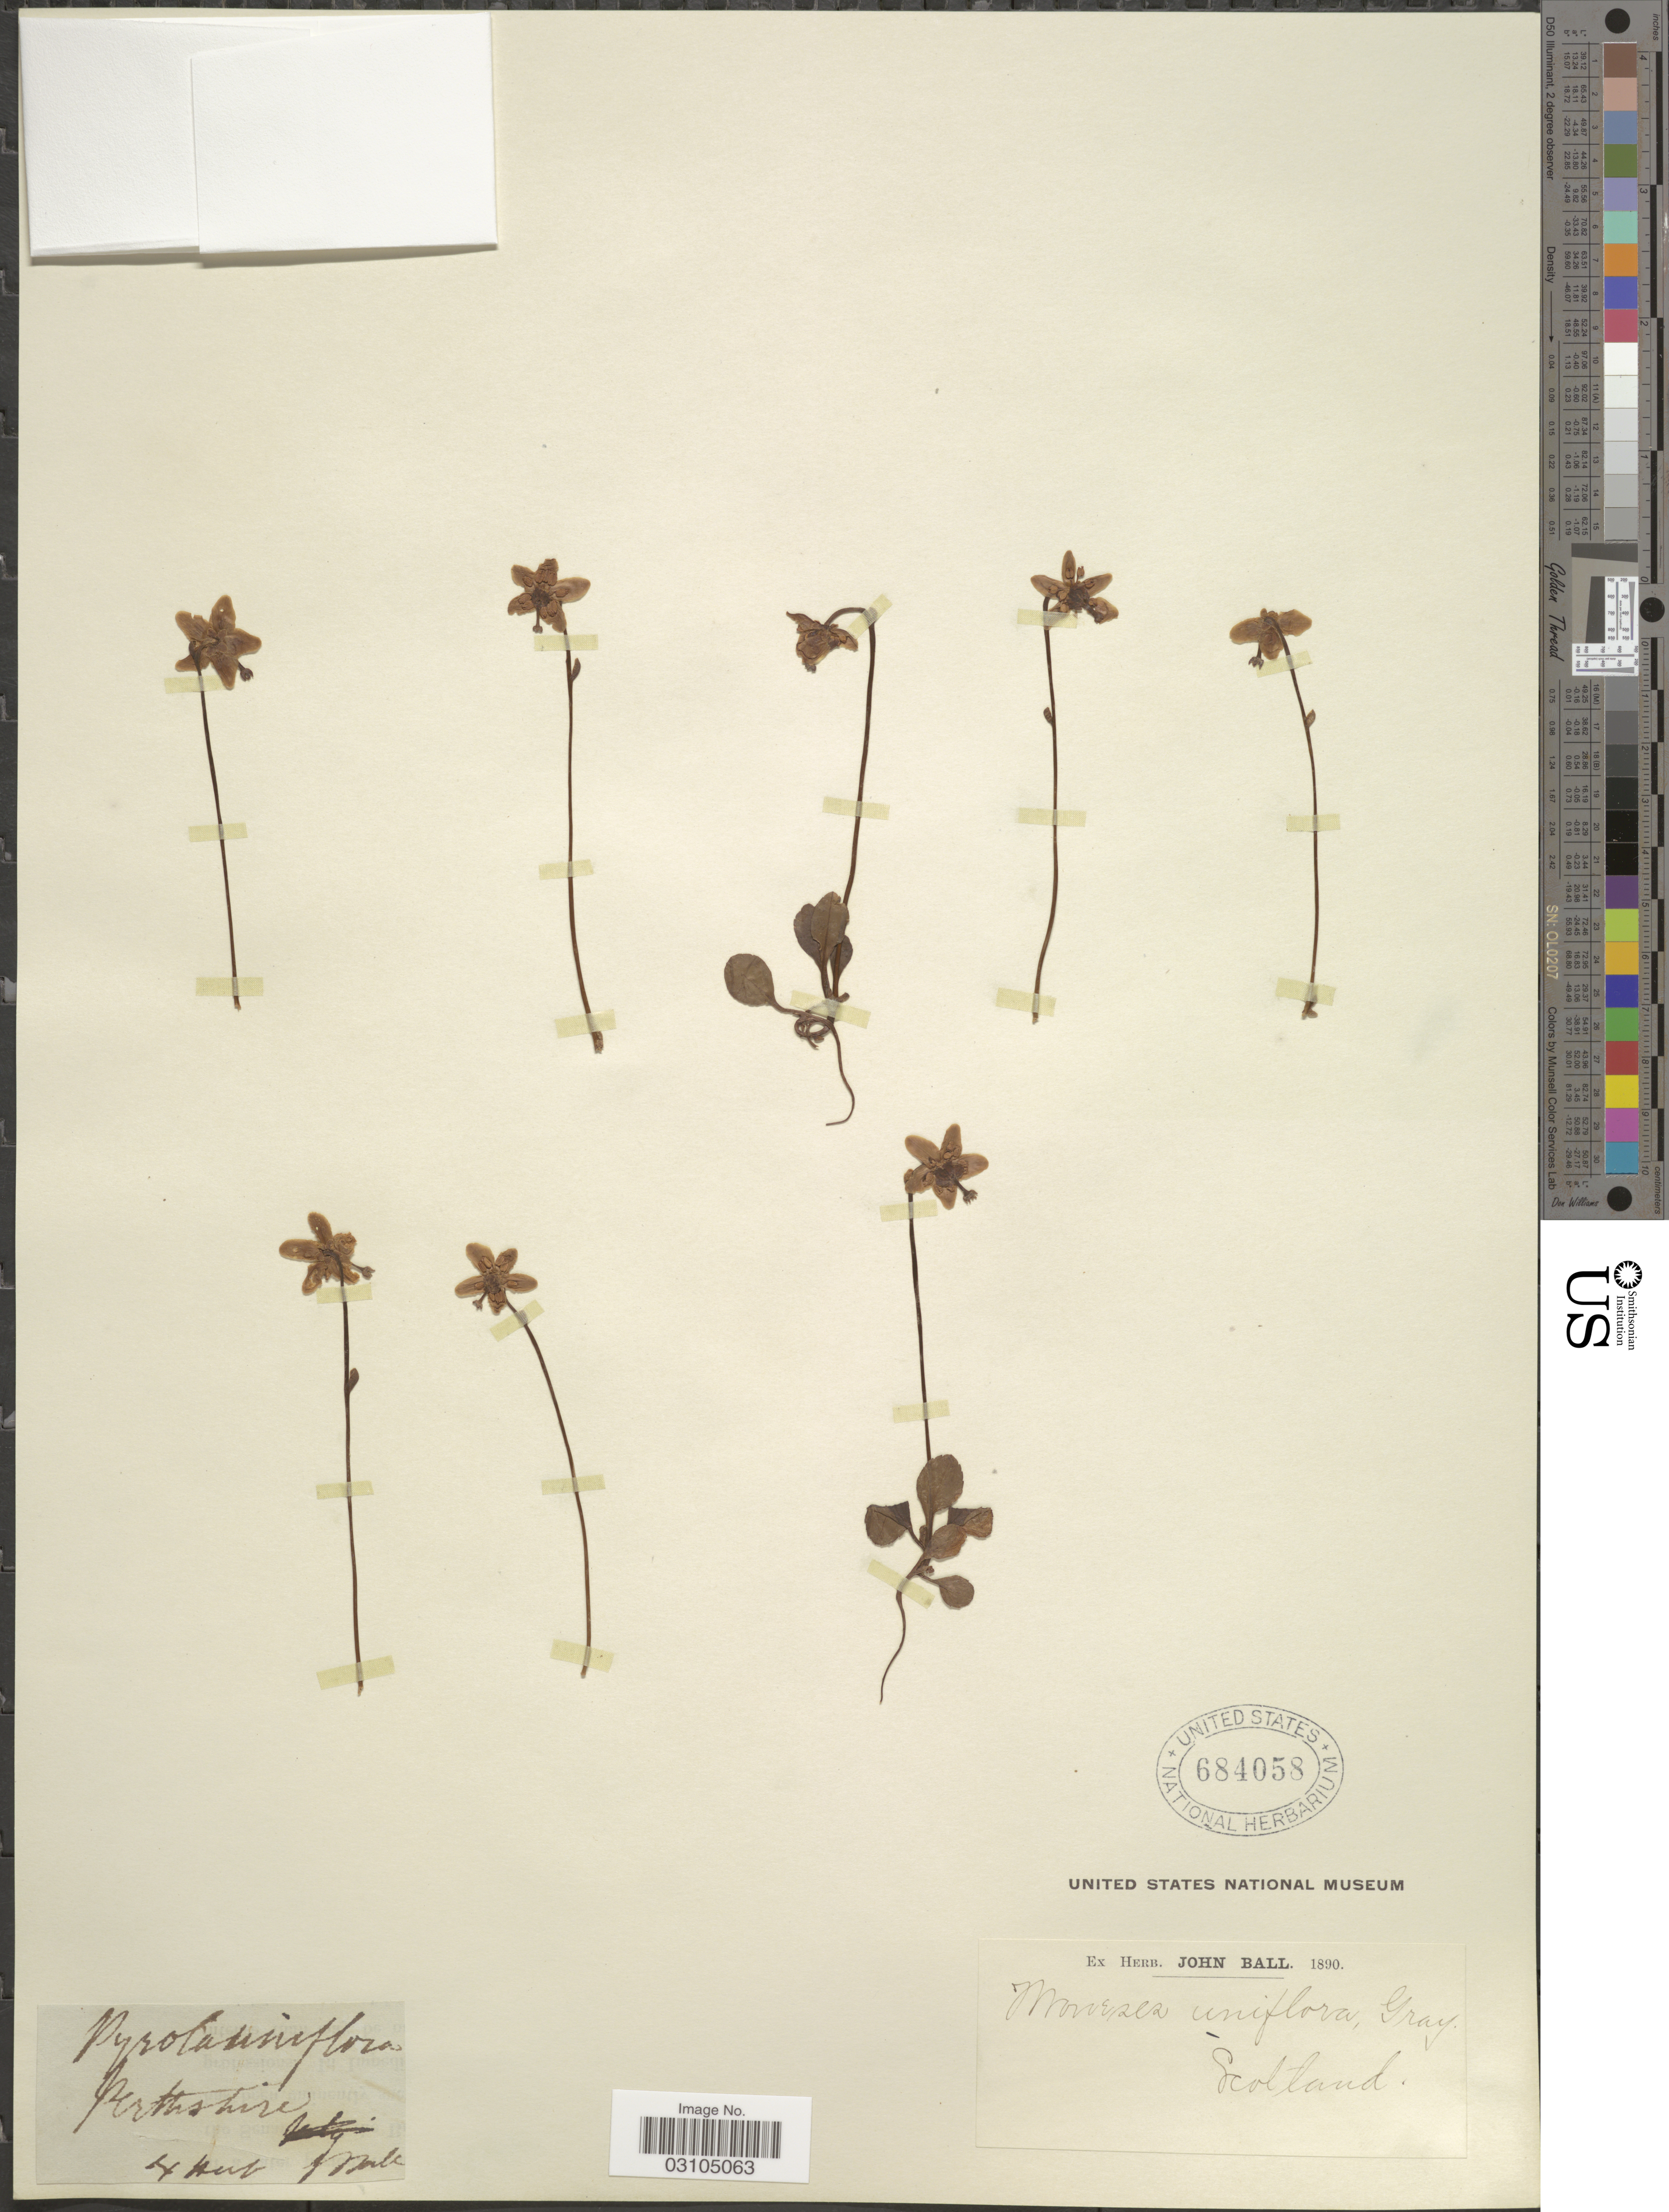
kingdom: Plantae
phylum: Tracheophyta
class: Magnoliopsida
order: Ericales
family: Ericaceae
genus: Moneses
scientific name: Moneses uniflora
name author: (L.) A. Gray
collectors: J. Ball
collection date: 1890-08-04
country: United Kingdom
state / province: Scotland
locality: Perthshire.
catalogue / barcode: US 684058